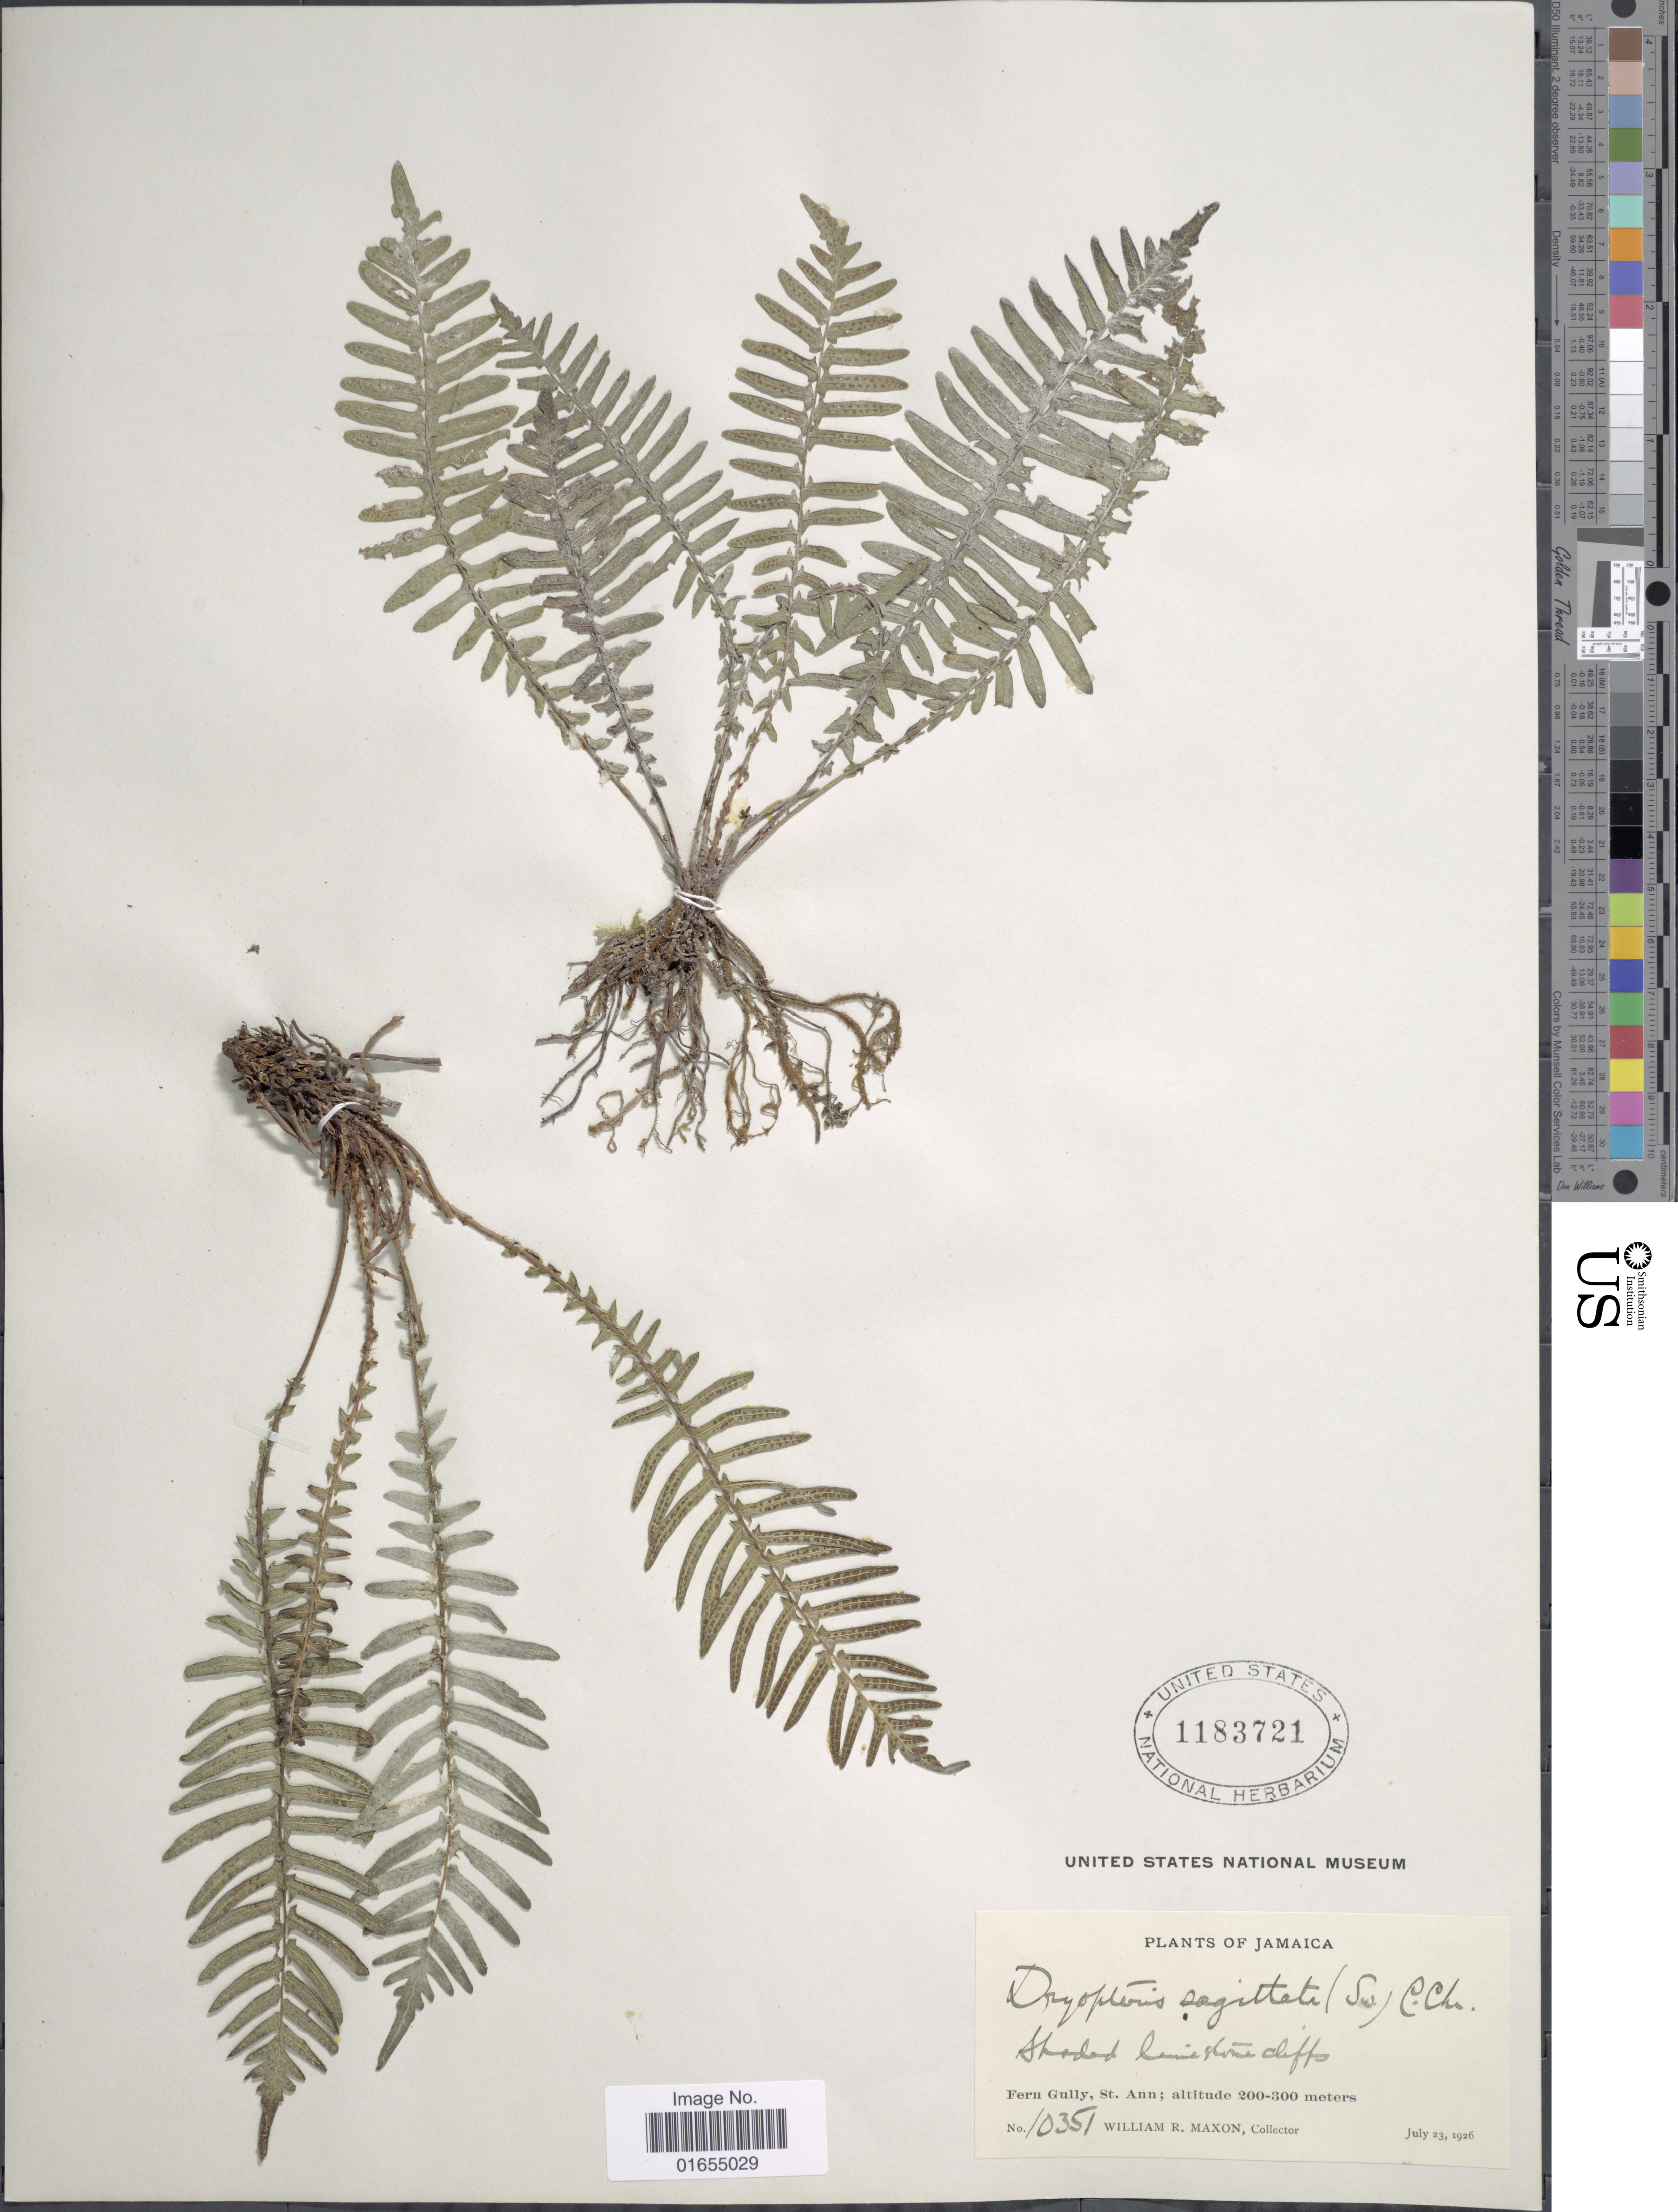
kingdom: Plantae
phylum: Tracheophyta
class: Polypodiopsida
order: Polypodiales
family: Thelypteridaceae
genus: Goniopteris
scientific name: Goniopteris sagittata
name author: (Sw.) Pic. Serm.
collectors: W. R. Maxon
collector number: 10351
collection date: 1926-07-23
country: Jamaica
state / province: Saint Ann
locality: Fern Gully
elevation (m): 200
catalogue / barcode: US 1183721